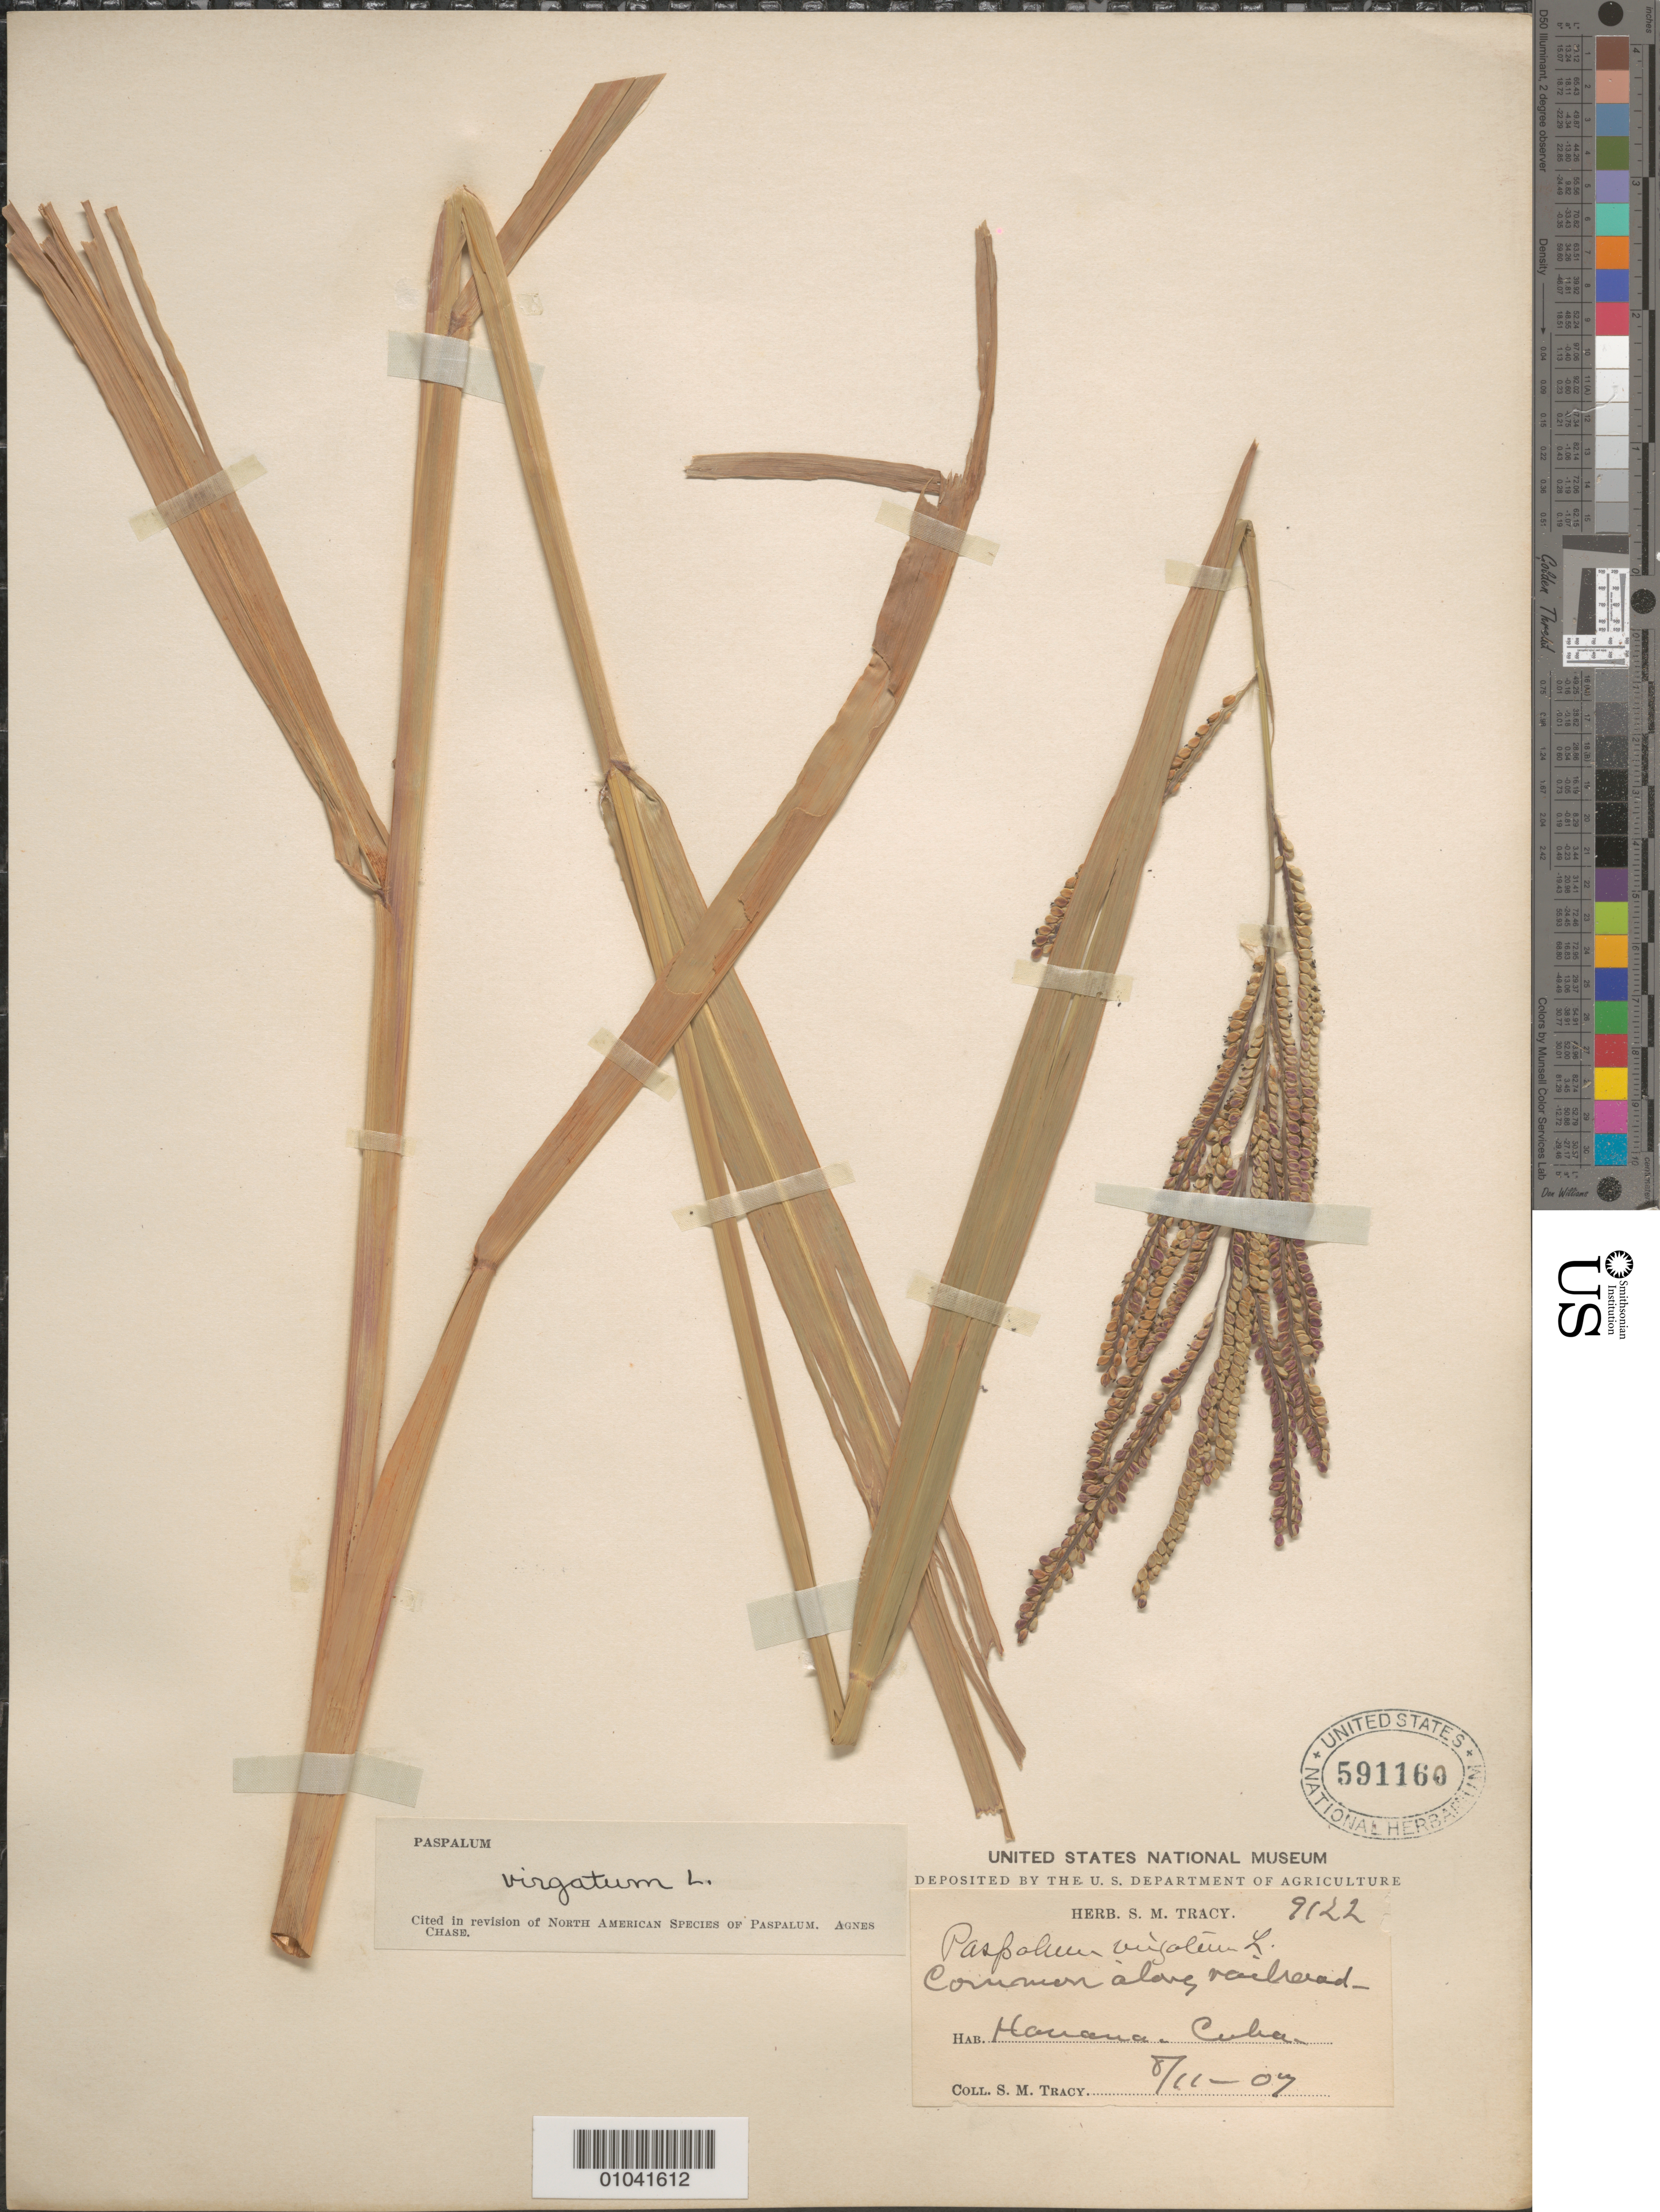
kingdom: Plantae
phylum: Tracheophyta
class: Liliopsida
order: Poales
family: Poaceae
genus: Paspalum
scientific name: Paspalum virgatum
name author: L.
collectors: S. M. Tracy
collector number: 9122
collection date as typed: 11 Aug 1907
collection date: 1907-08-11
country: Cuba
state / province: La Habana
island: Cuba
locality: La Habana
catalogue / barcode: US 591160